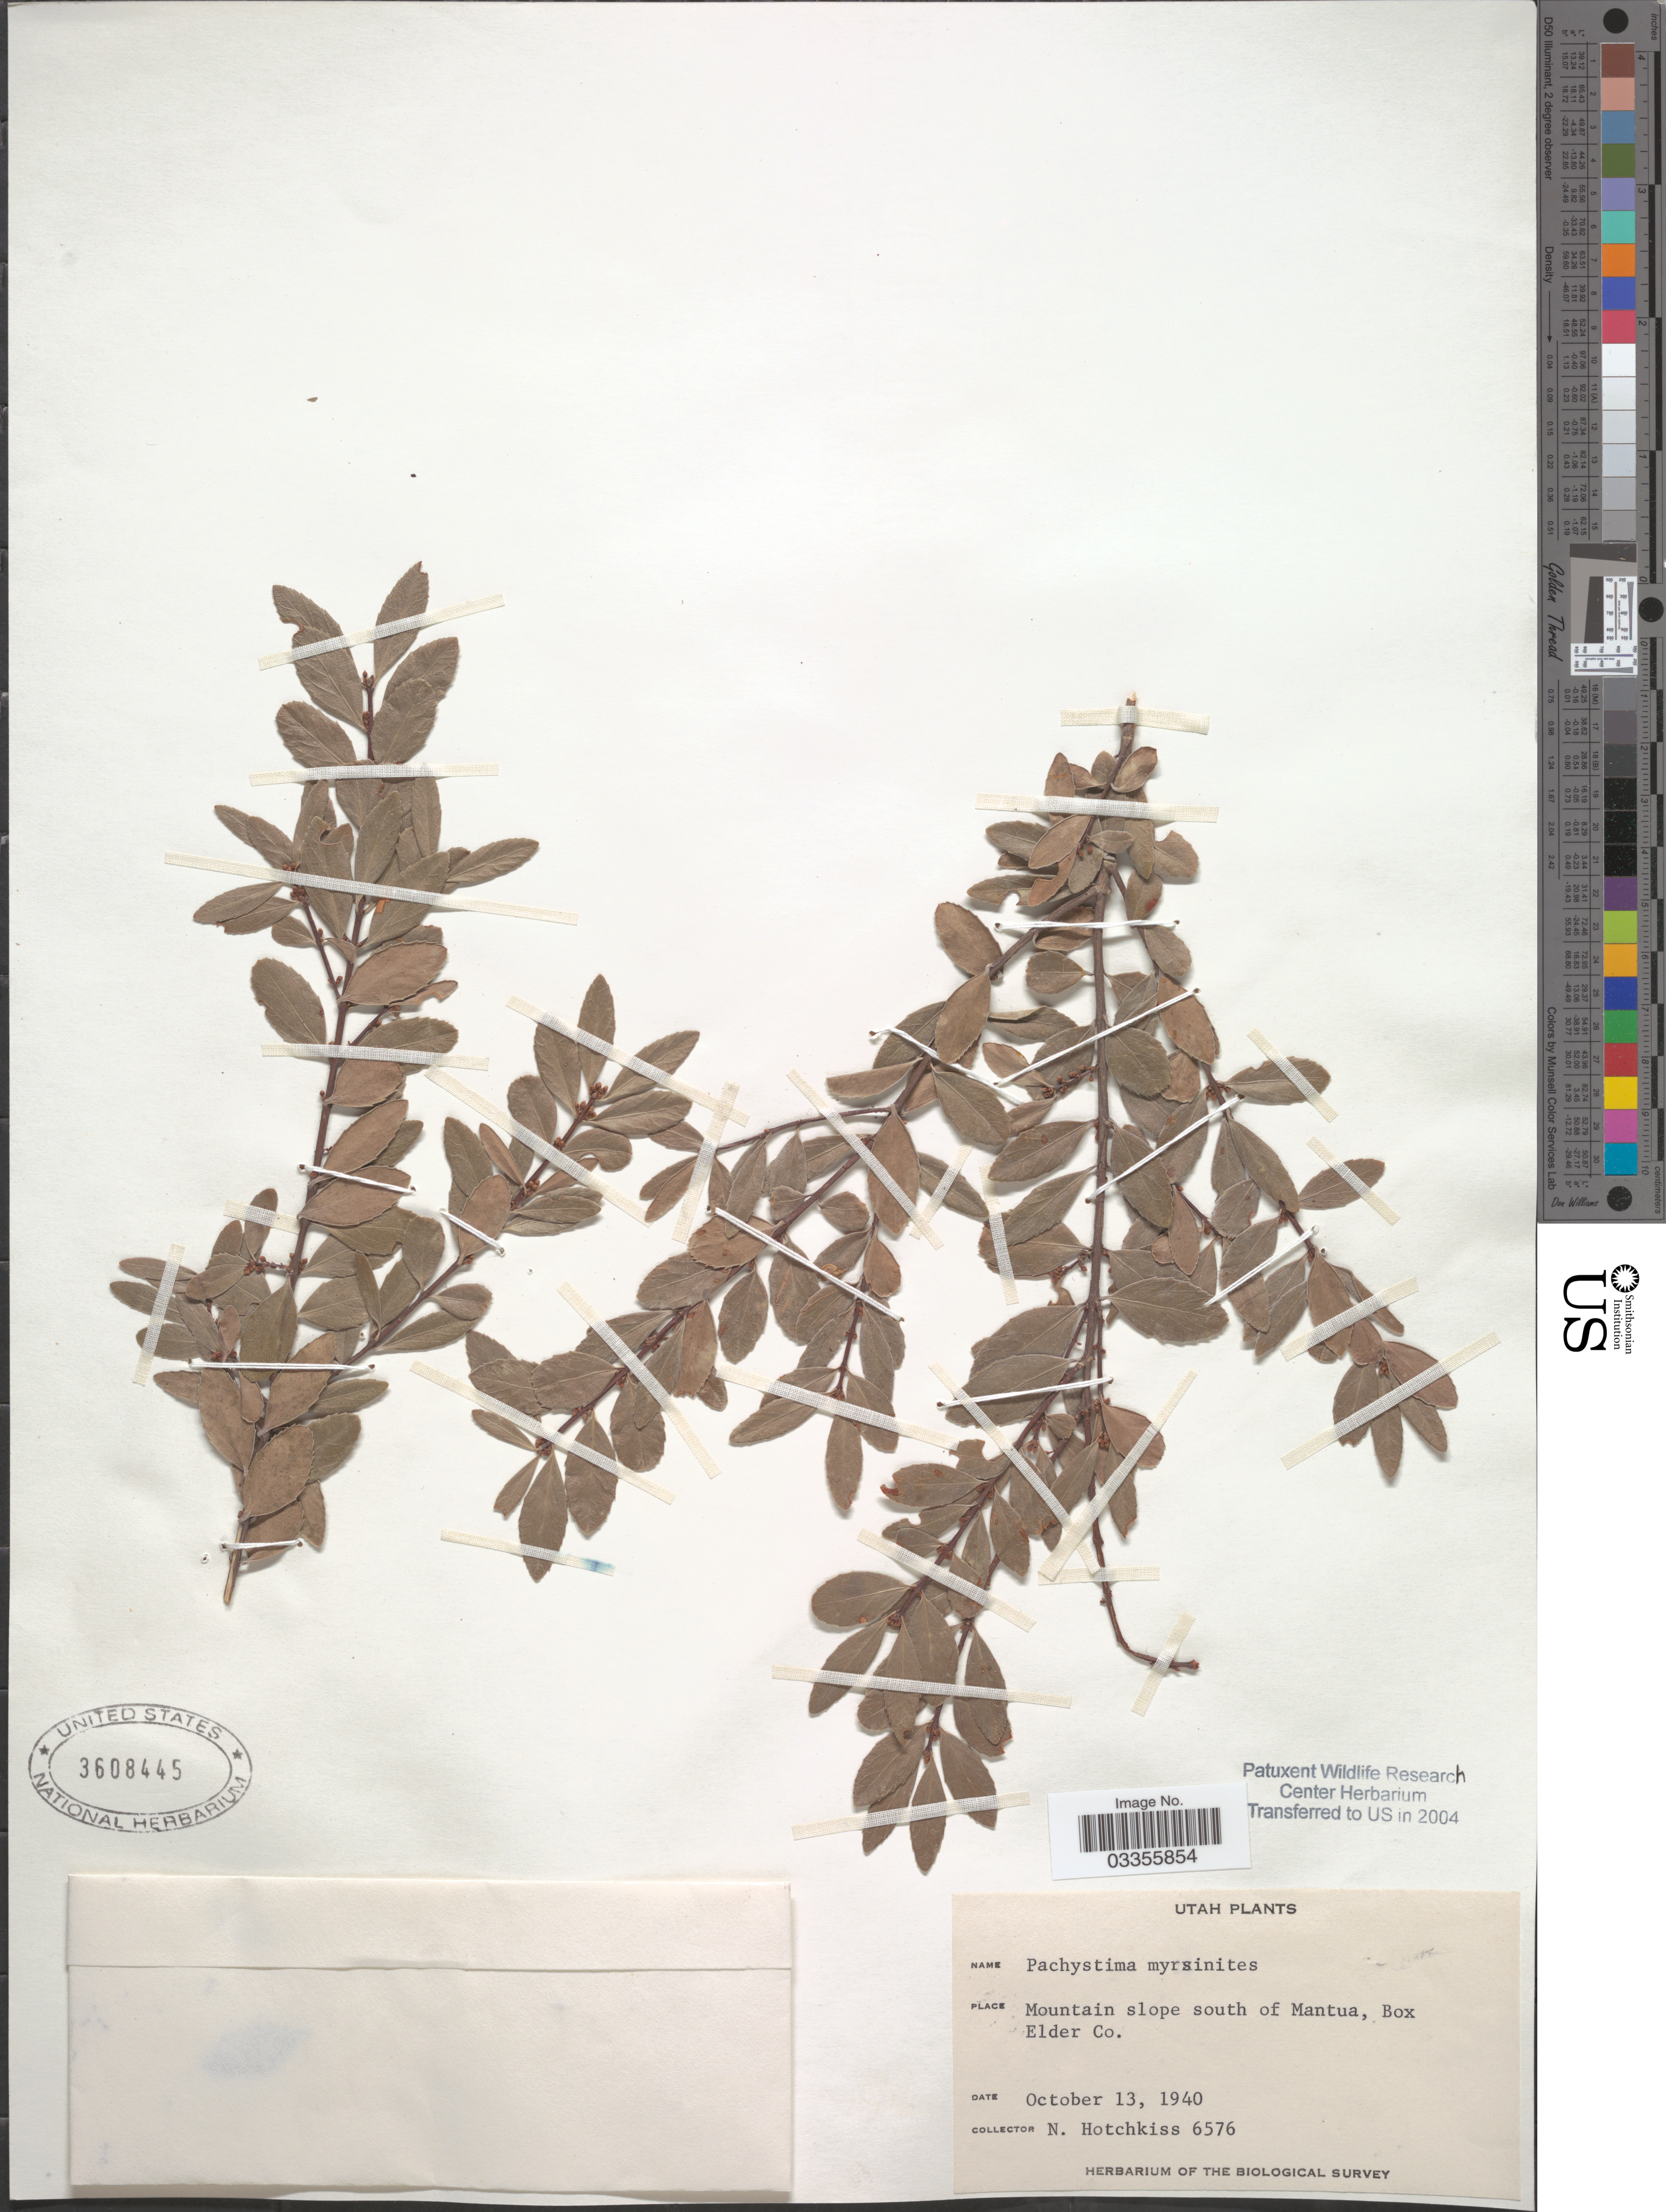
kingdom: Plantae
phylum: Tracheophyta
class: Magnoliopsida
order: Celastrales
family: Celastraceae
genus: Paxistima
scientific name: Paxistima myrsinites subsp. myrsinites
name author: (Pursh) Raf.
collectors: N. Hotchkiss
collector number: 6576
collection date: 1940-10-13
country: United States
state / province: Utah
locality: Mountain slope south of Mantua, Box Elder Co.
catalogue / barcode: US 3608445